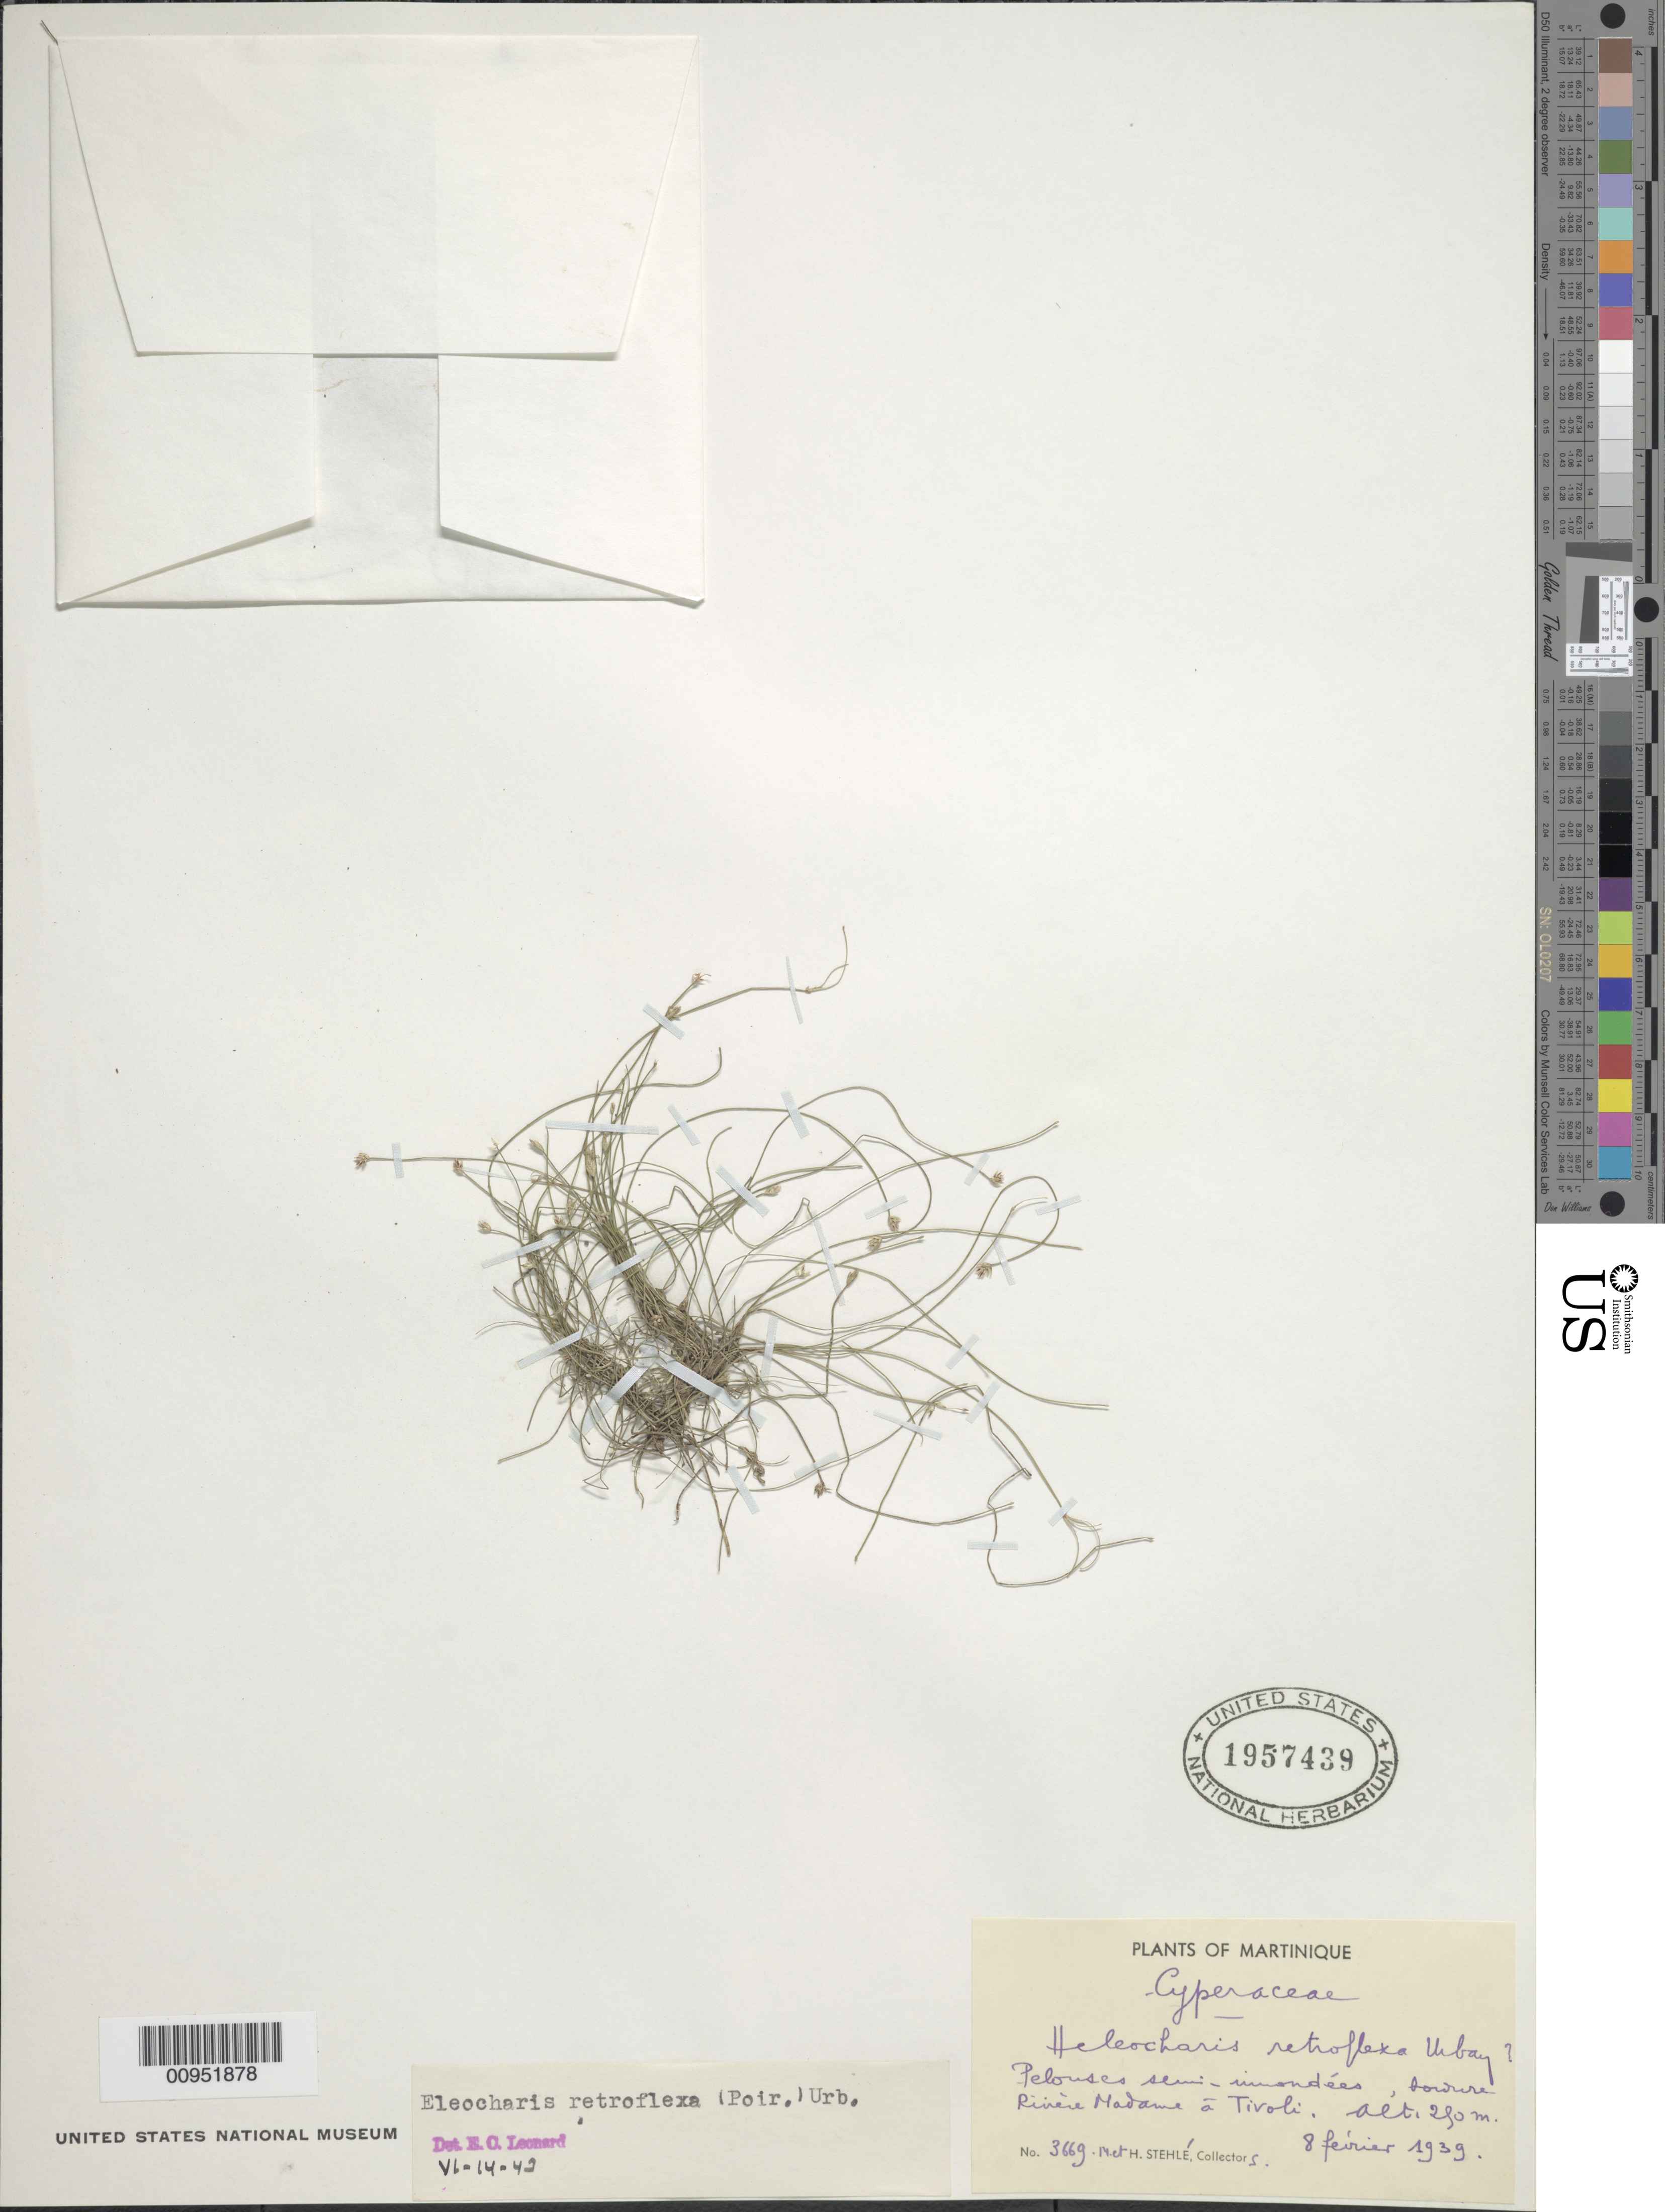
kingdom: Plantae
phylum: Tracheophyta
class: Liliopsida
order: Poales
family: Cyperaceae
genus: Eleocharis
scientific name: Eleocharis retroflexa subsp. retroflexa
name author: (Poir.) Urb.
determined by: Leonard, Emery C., (US)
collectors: H. Stehlé & M. Stehlé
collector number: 3669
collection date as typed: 08 Feb 1939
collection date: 1939-02-08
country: Martinique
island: Martinique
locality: Bordure Rivière Madame à Tivoli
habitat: Pelouses semi-imondées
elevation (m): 250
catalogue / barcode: US 1957439